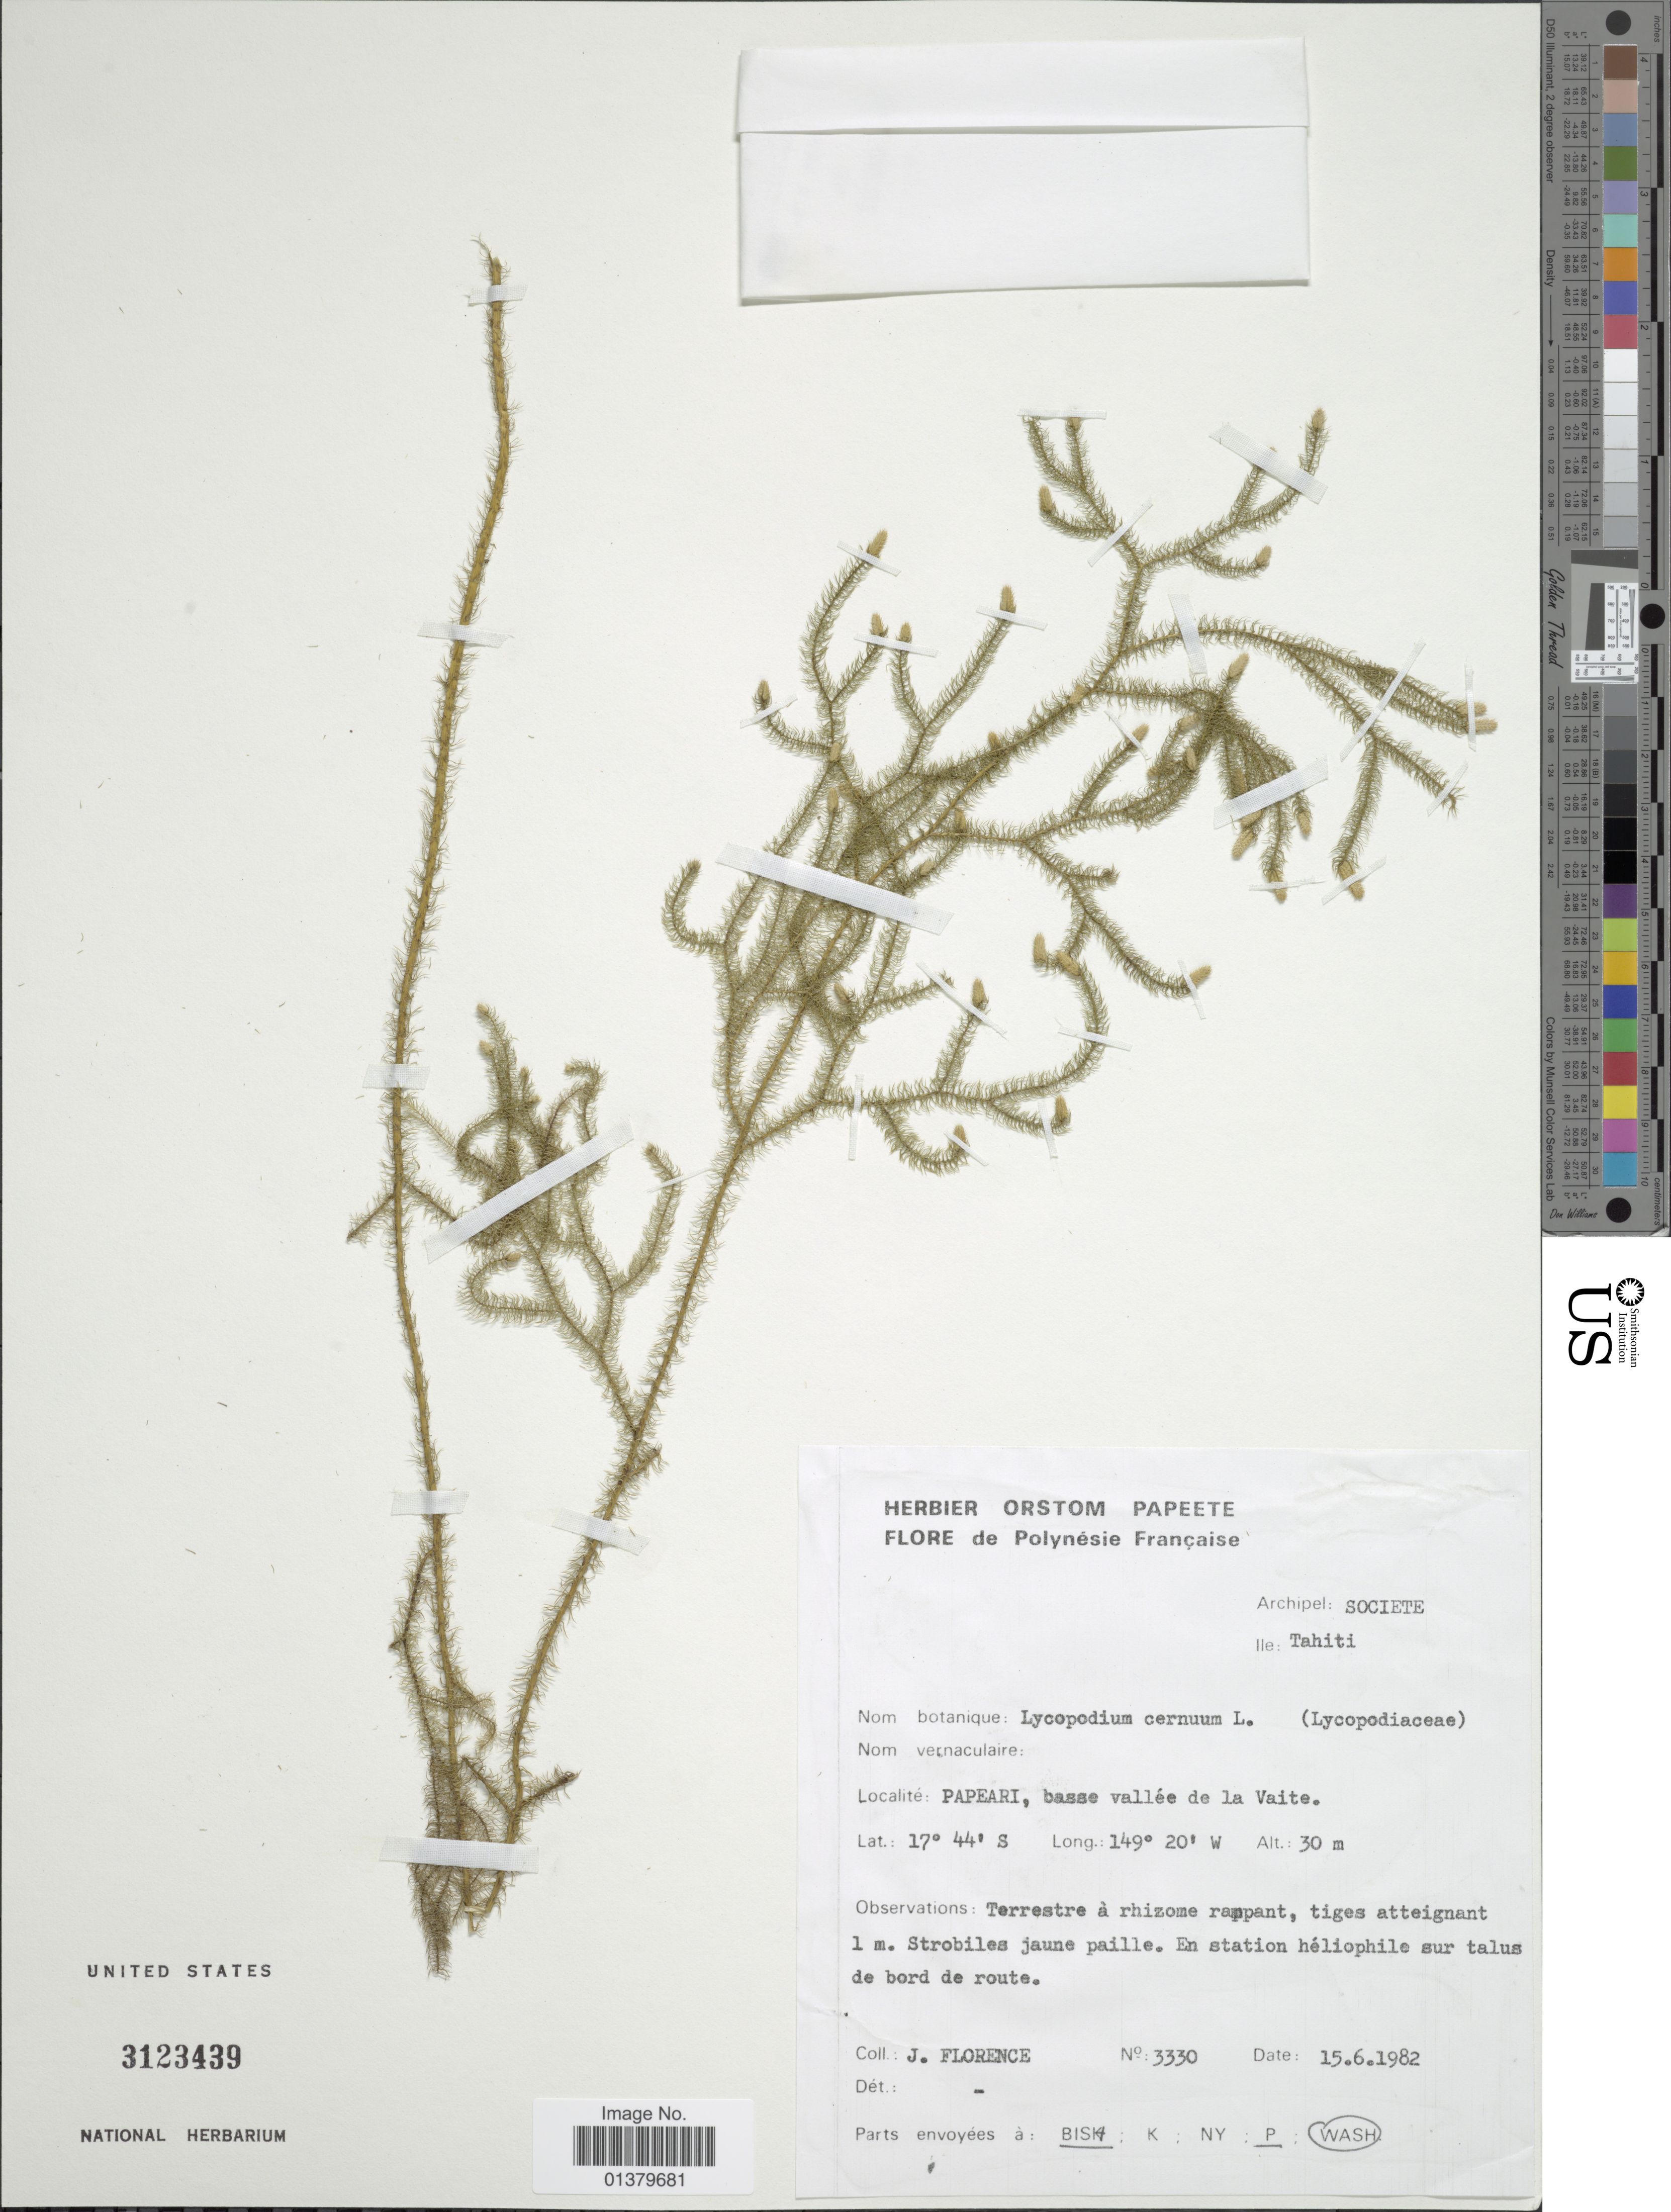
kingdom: Plantae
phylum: Tracheophyta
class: Lycopodiopsida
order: Lycopodiales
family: Lycopodiaceae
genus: Palhinhaea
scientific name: Palhinhaea cernua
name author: (L.) Vasc. & Franco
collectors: J. Florence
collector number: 3330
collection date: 1982-06-15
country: French Polynesia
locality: Archipel: Societe, Ile: Tahiti, Papeari, basse vallée de la Vaite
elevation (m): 30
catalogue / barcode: US 3123439